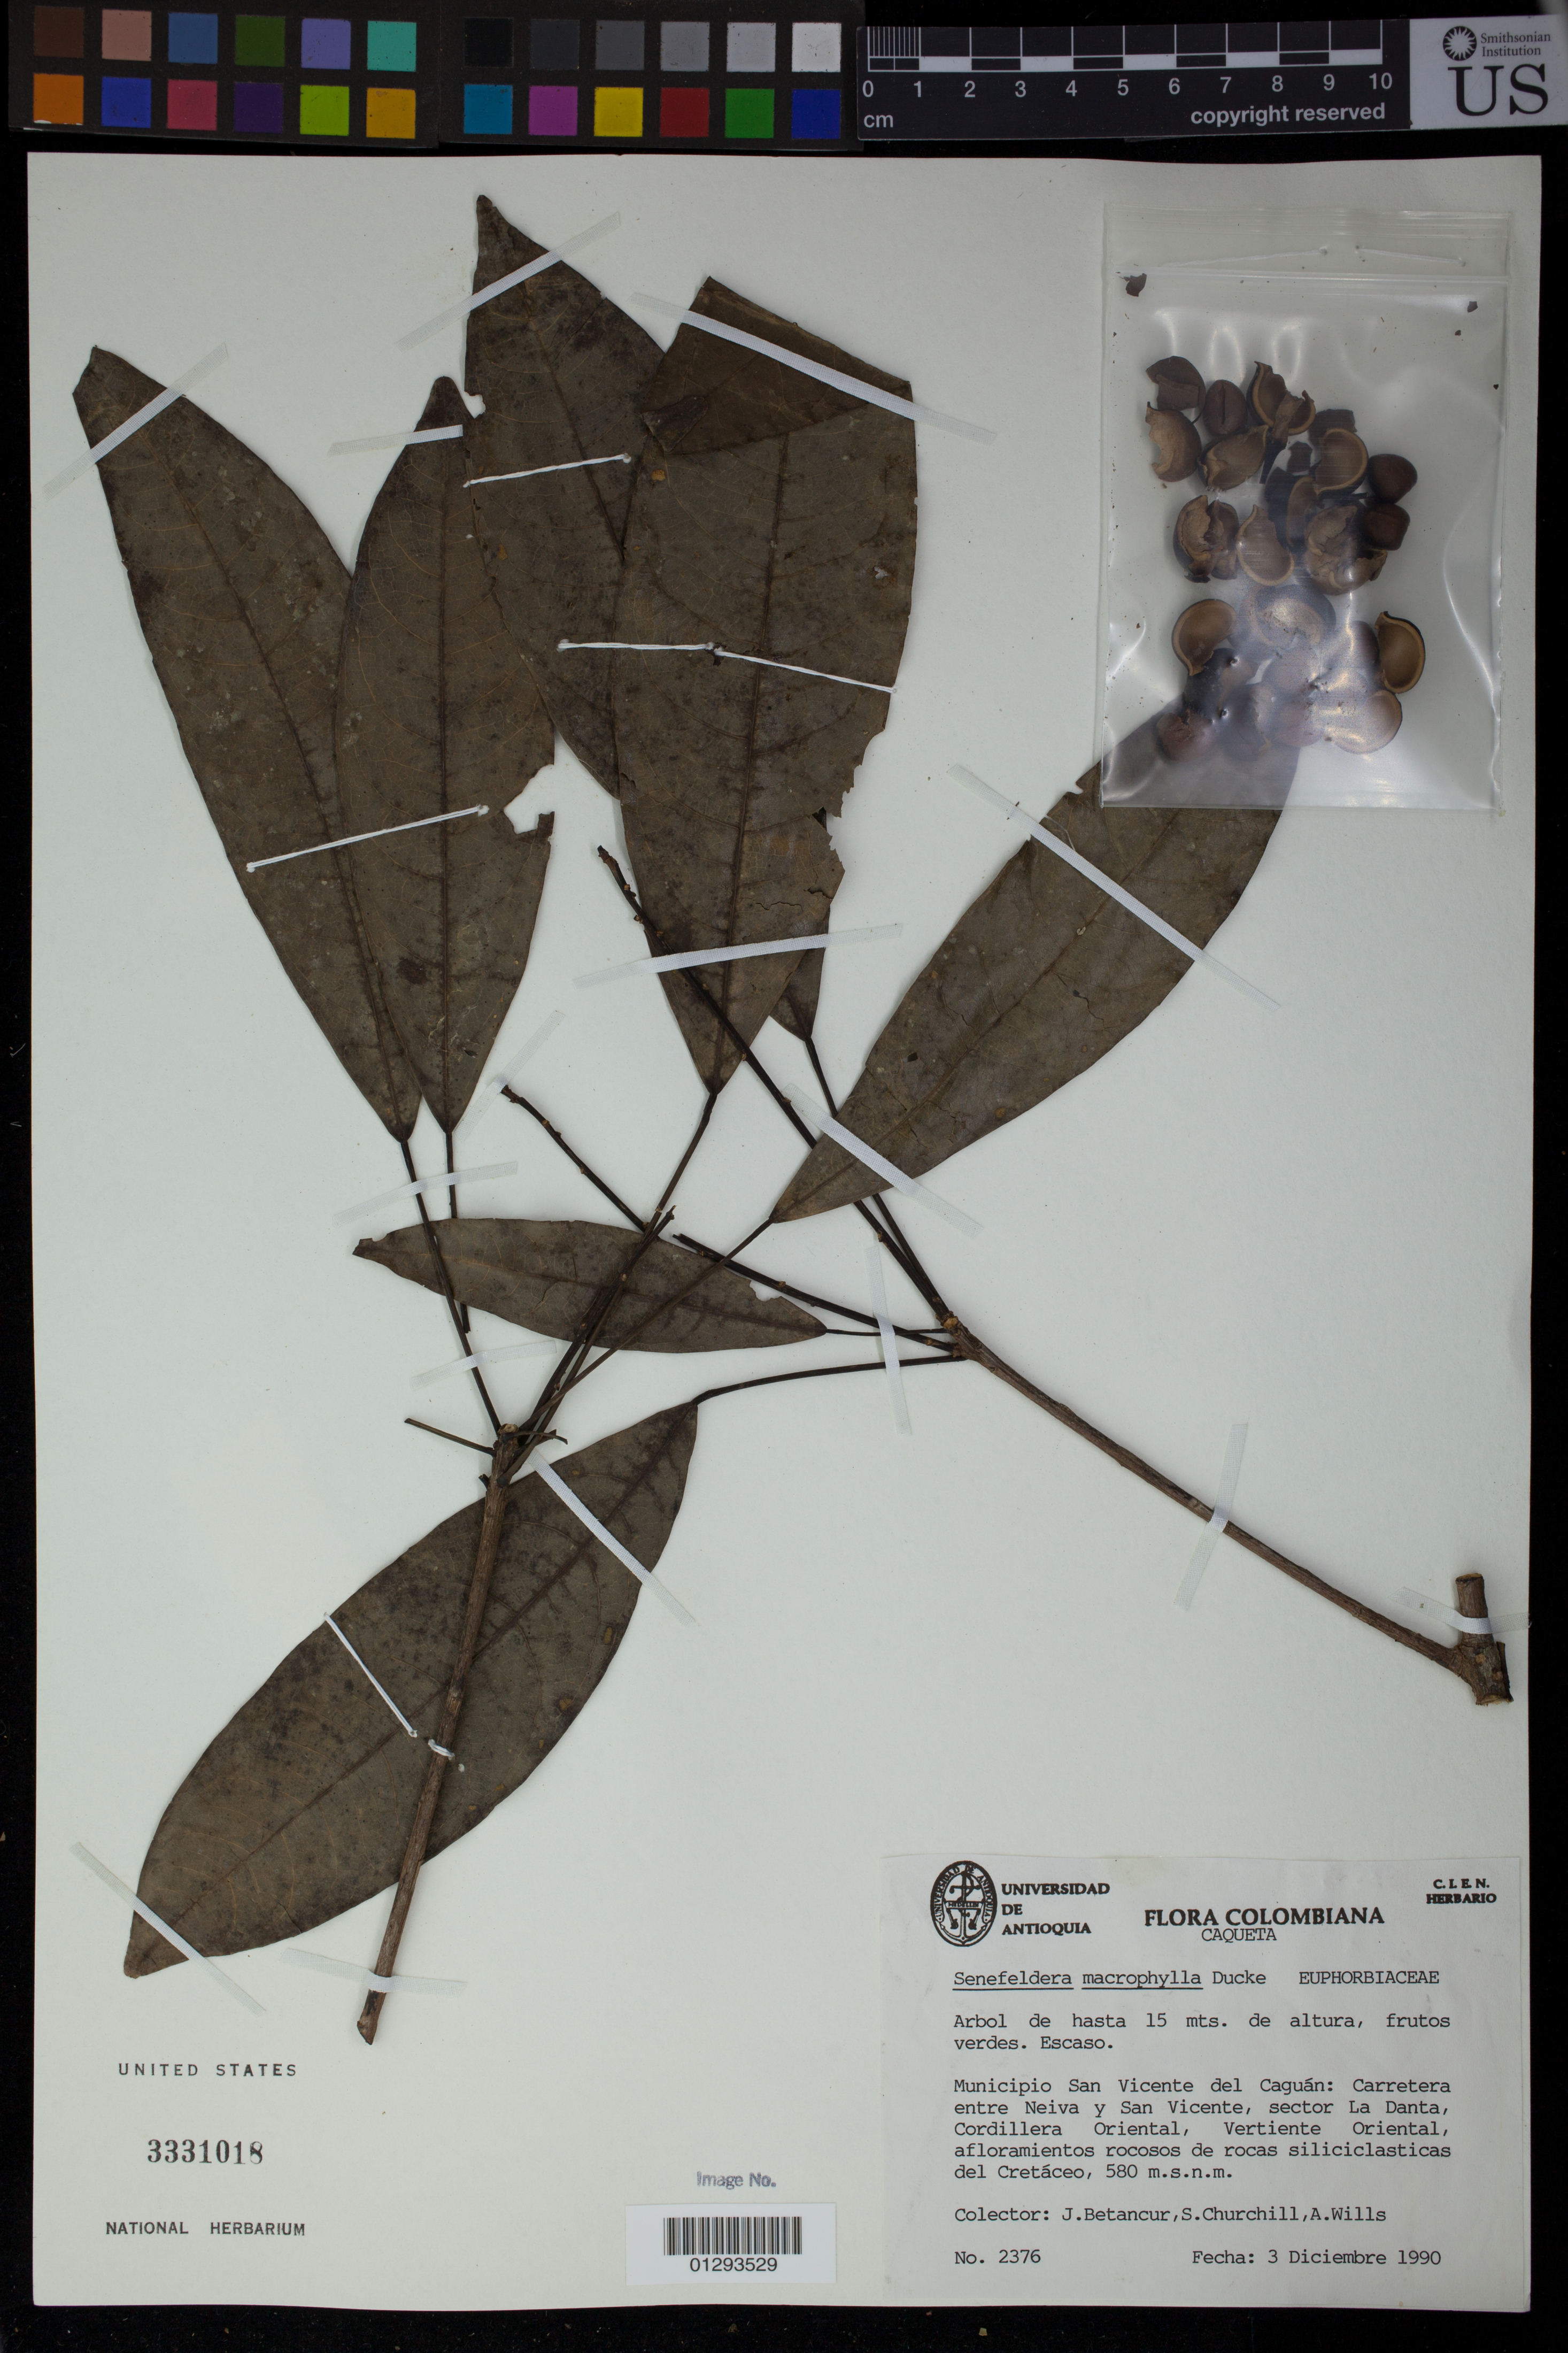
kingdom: Plantae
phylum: Tracheophyta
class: Magnoliopsida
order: Malpighiales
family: Euphorbiaceae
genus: Senefeldera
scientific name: Senefeldera macrophylla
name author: Ducke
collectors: J. Betancur, S. Churchill & A. Wills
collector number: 2376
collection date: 1990-12-03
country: Colombia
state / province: Caqueta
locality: Municipio San Vicente del Caguan: Carretera entre Neiva y San Vicente, sector La Danta, Cordillera Oriental, Vertiente Oriental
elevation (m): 580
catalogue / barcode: US 3331018